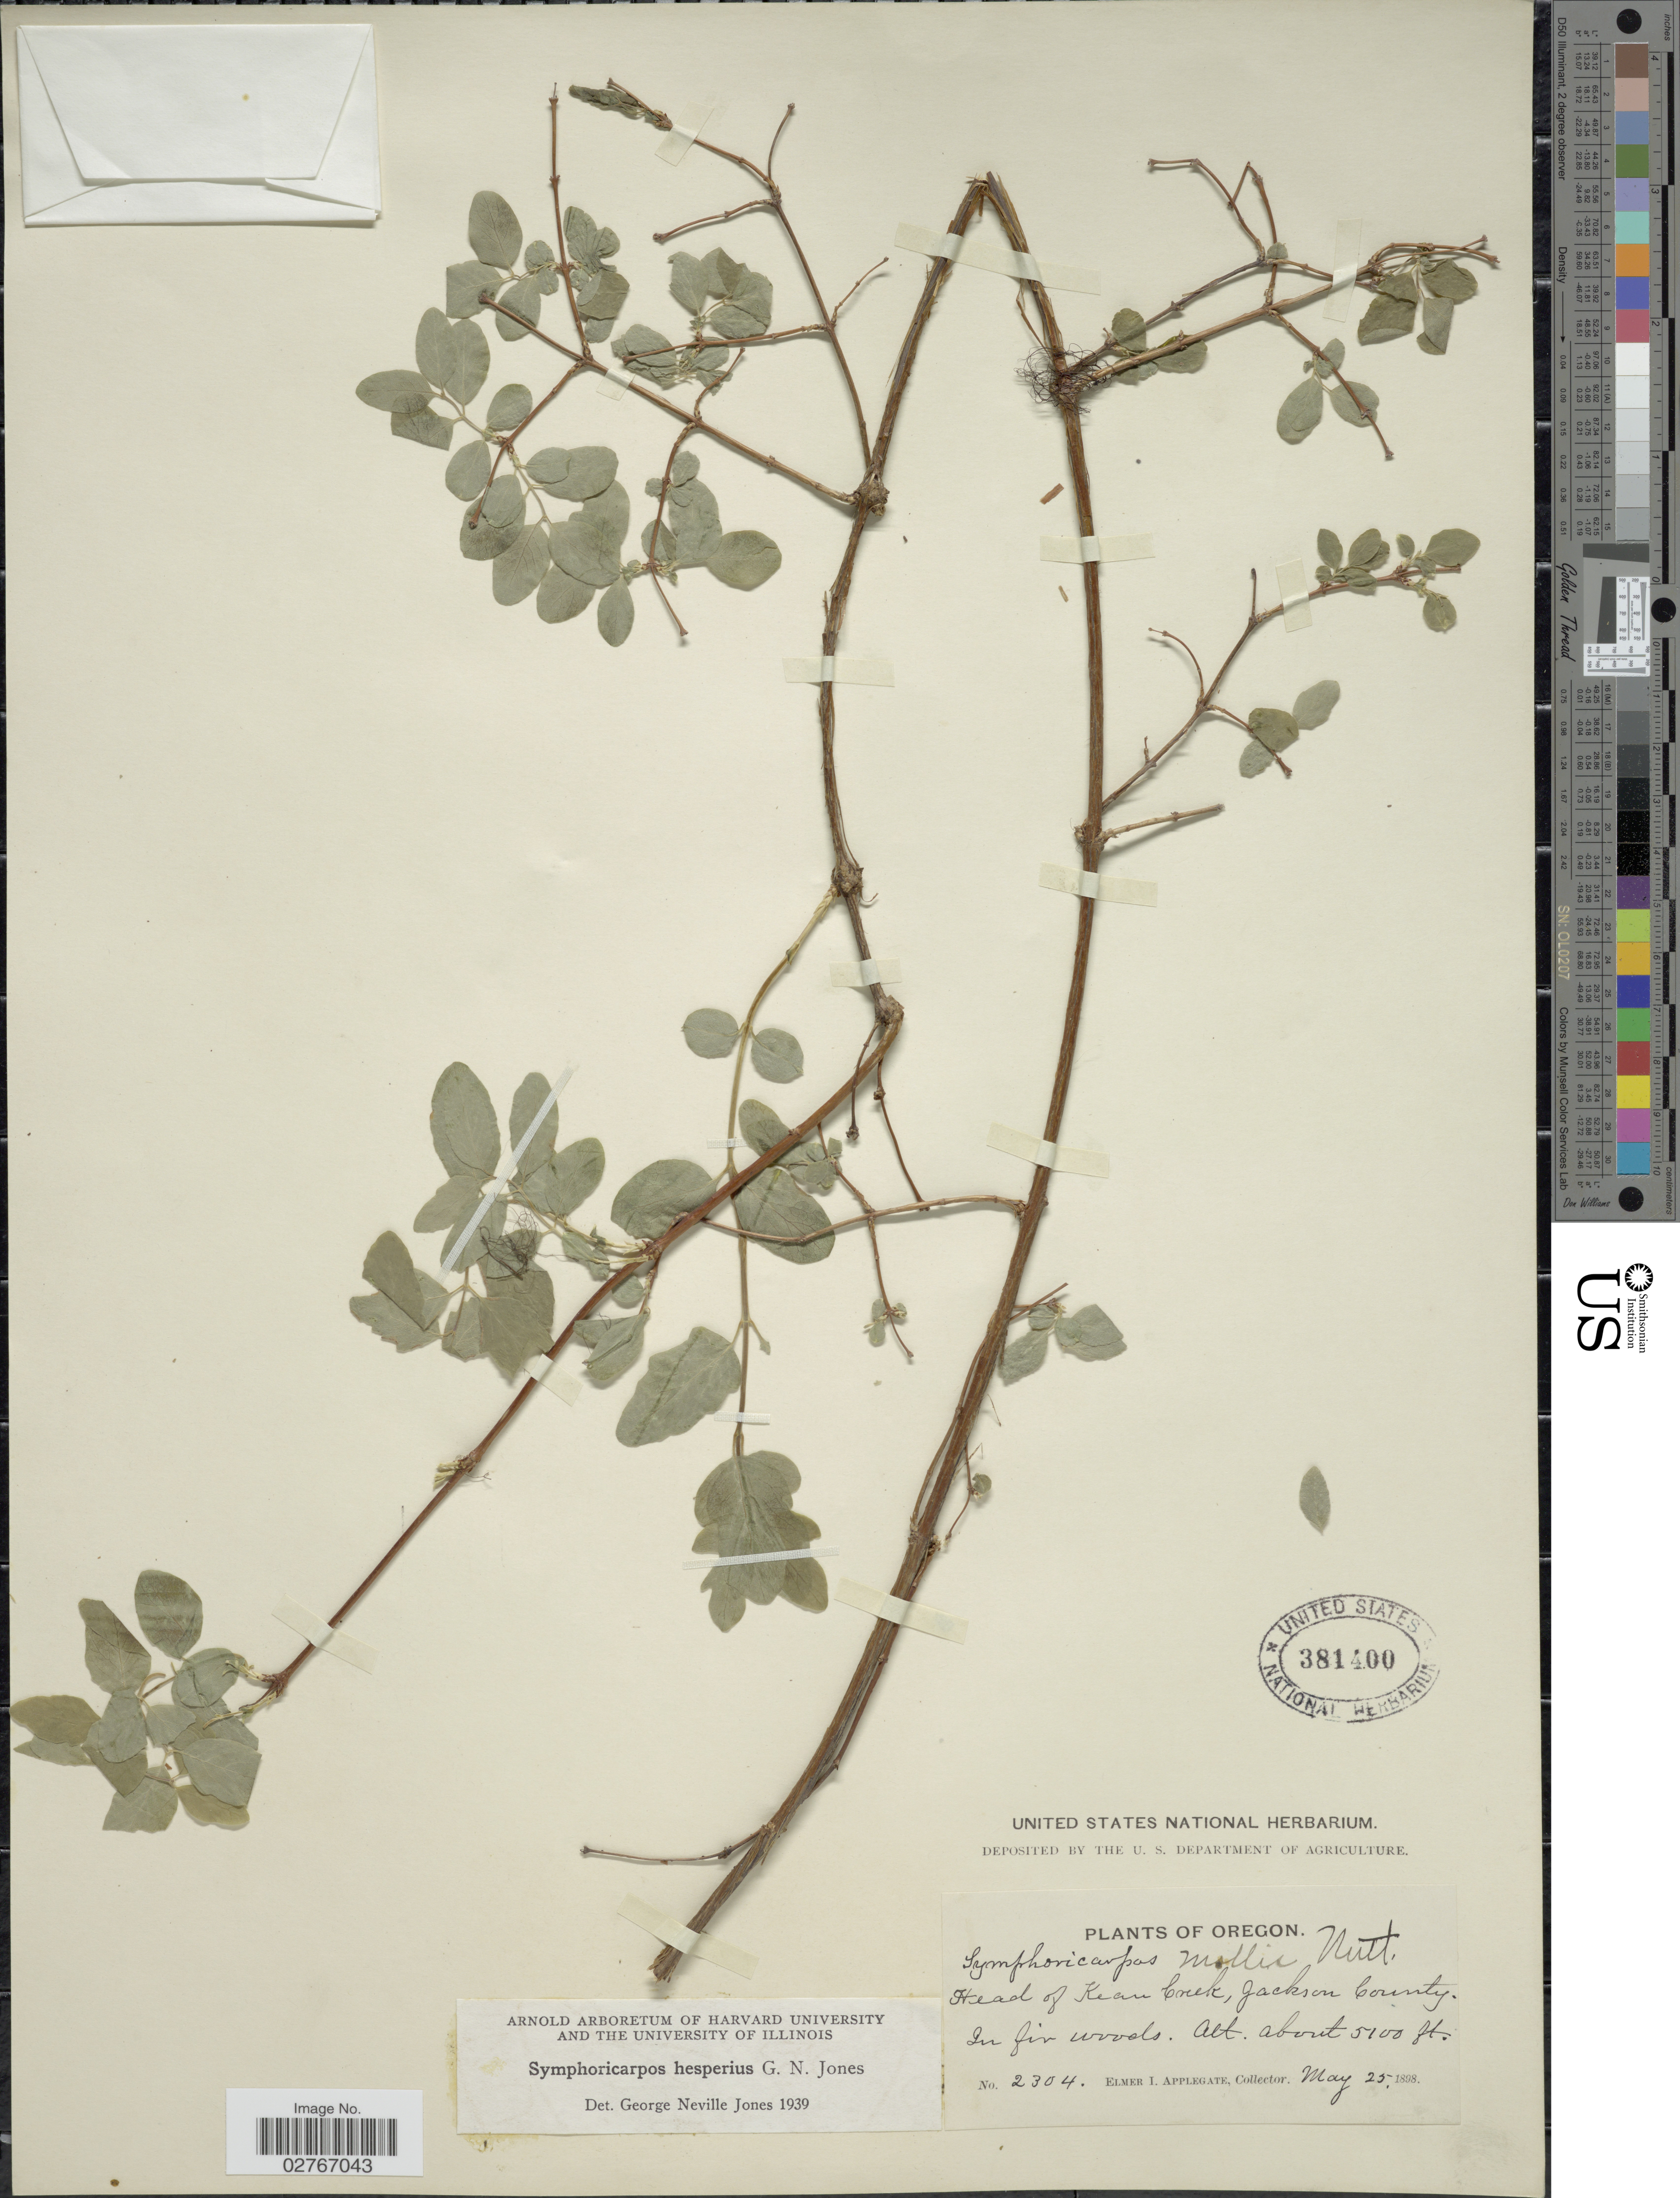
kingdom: Plantae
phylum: Tracheophyta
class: Magnoliopsida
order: Dipsacales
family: Caprifoliaceae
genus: Symphoricarpos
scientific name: Symphoricarpos hesperius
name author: G.N. Jones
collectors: E. I. Applegate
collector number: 2304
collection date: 1898-05-25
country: United States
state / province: Oregon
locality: Head of Kean Creek, Jackson County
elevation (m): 1554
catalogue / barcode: US 381400